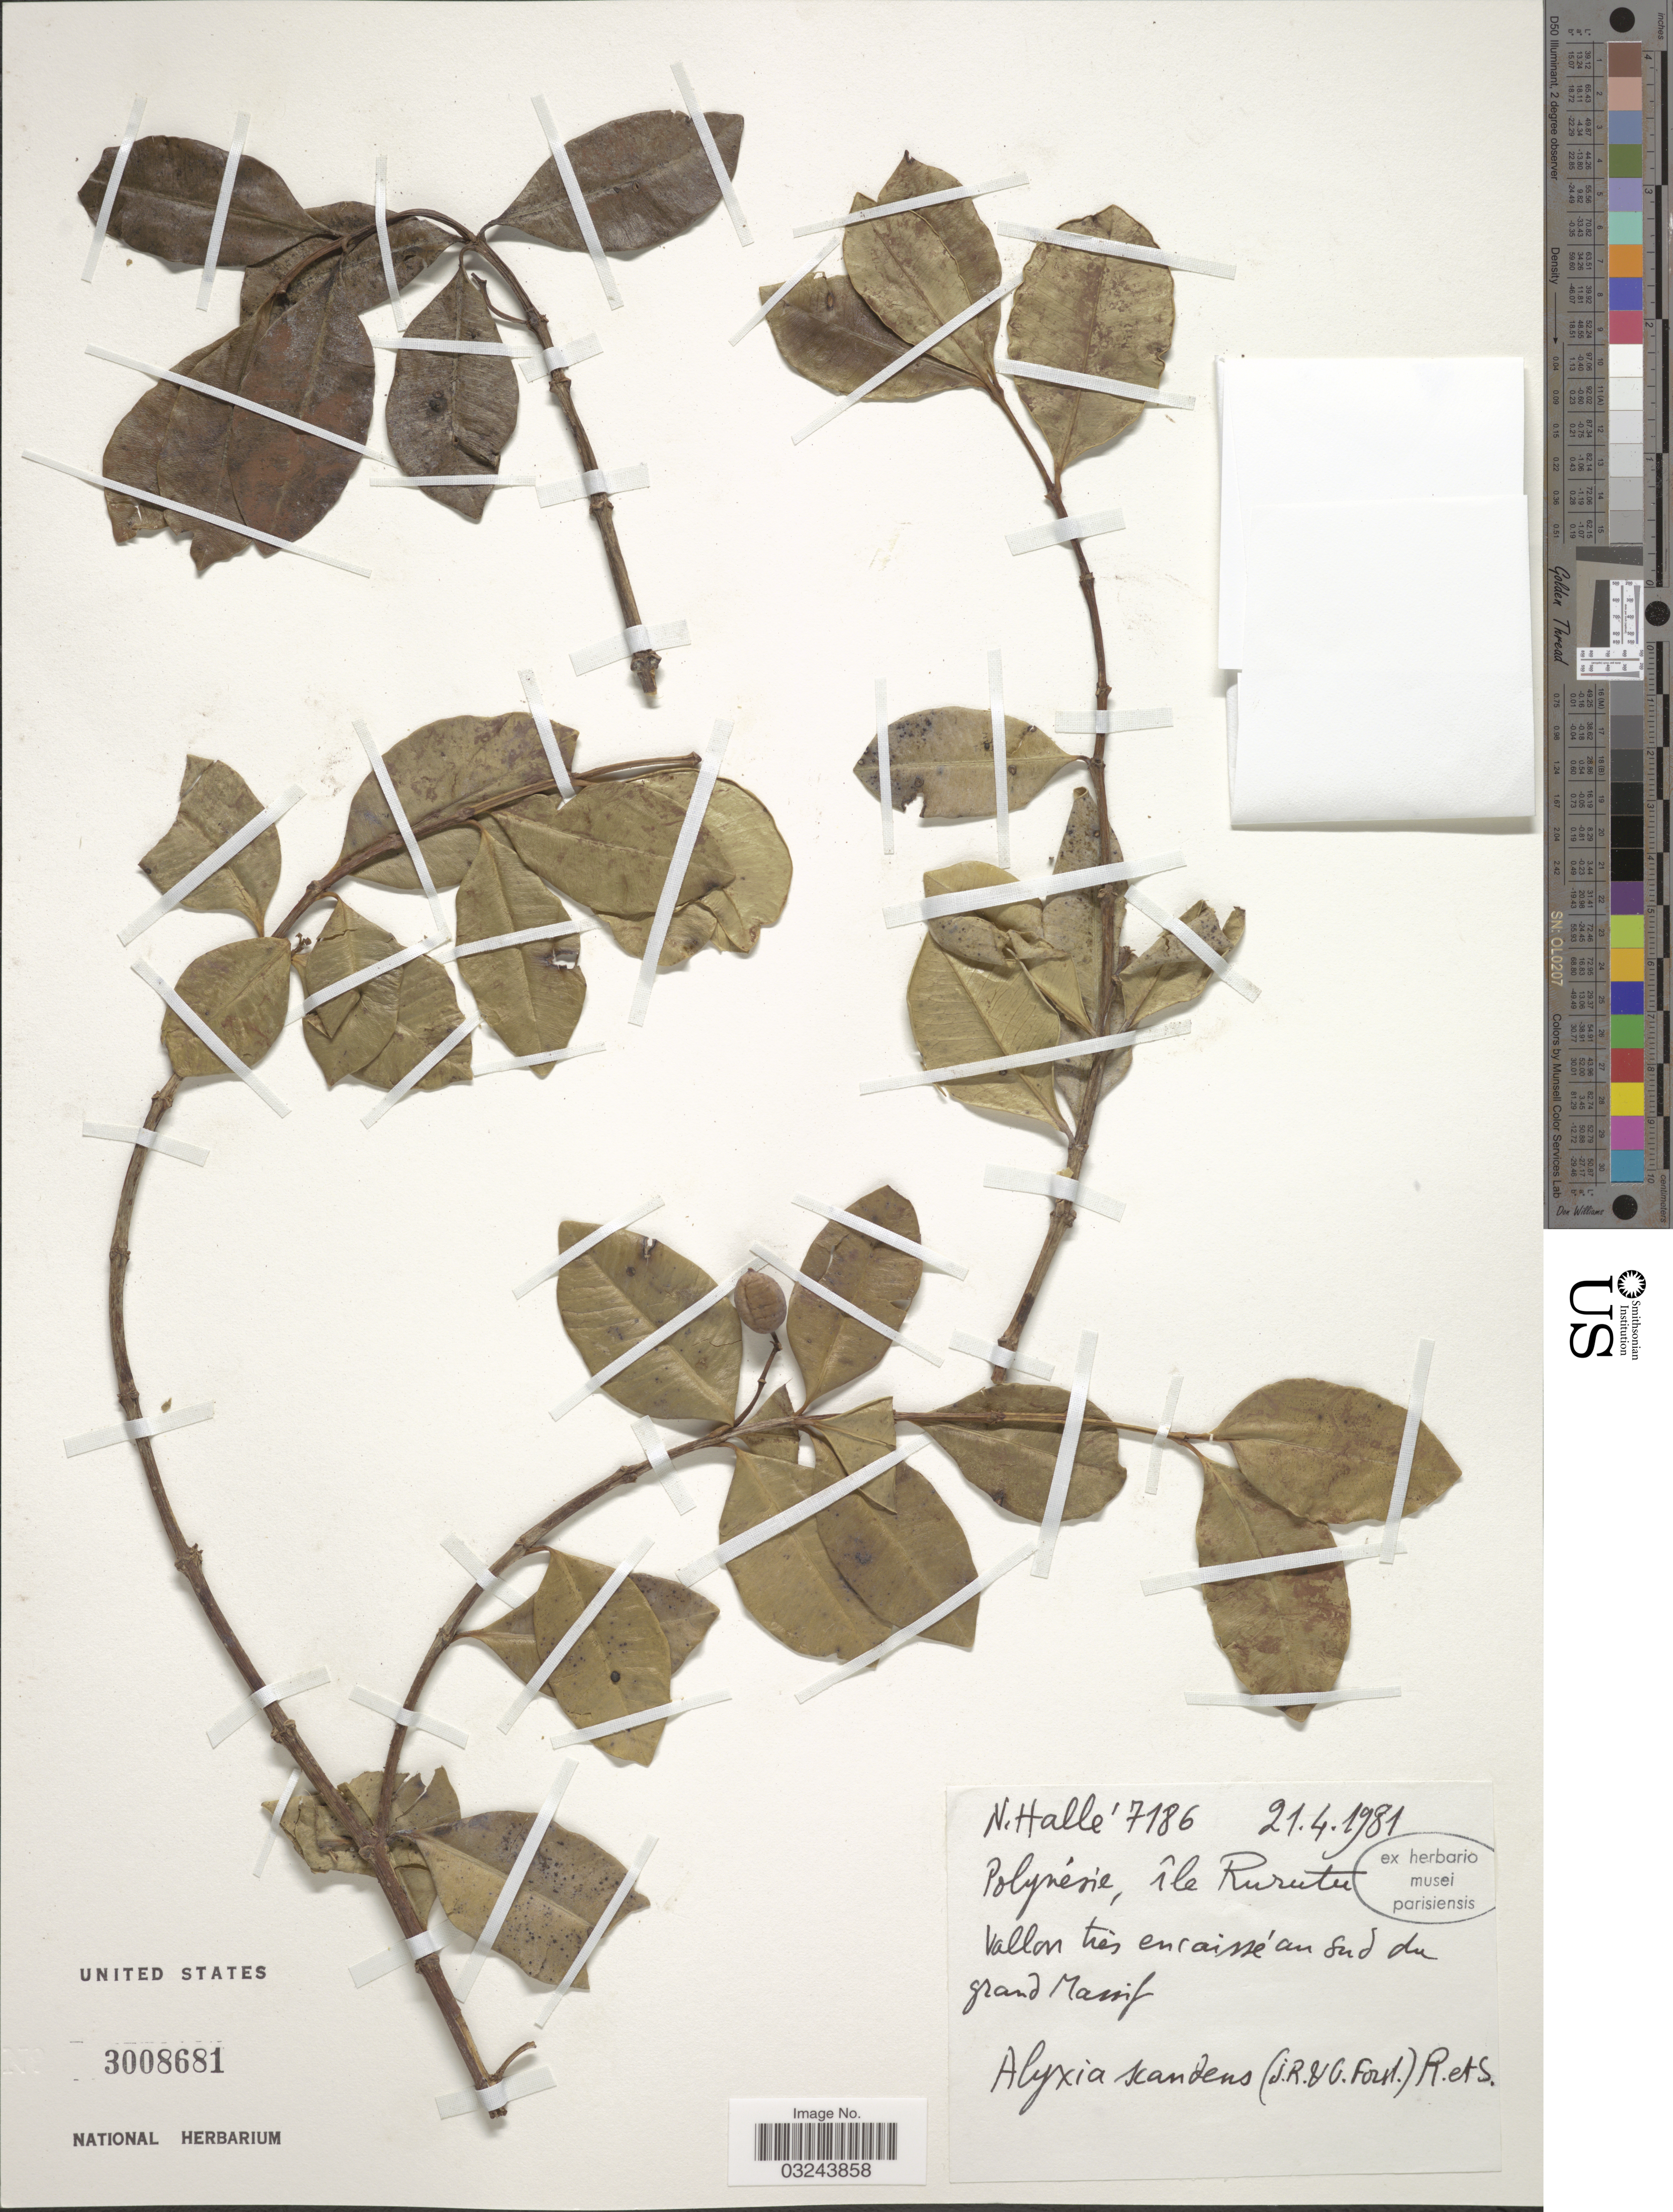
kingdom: Plantae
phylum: Tracheophyta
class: Magnoliopsida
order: Gentianales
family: Apocynaceae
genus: Alyxia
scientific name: Alyxia scandens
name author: (J.R. Forst. & G. Forst.) Roem. & Schult.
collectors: N. Hallé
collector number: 7186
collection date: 1981-04-21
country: French Polynesia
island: Rurutu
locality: Polynésie, île Rurutu. Vallon trés encaissé au Sud du grand Massif.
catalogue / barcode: US 3008681